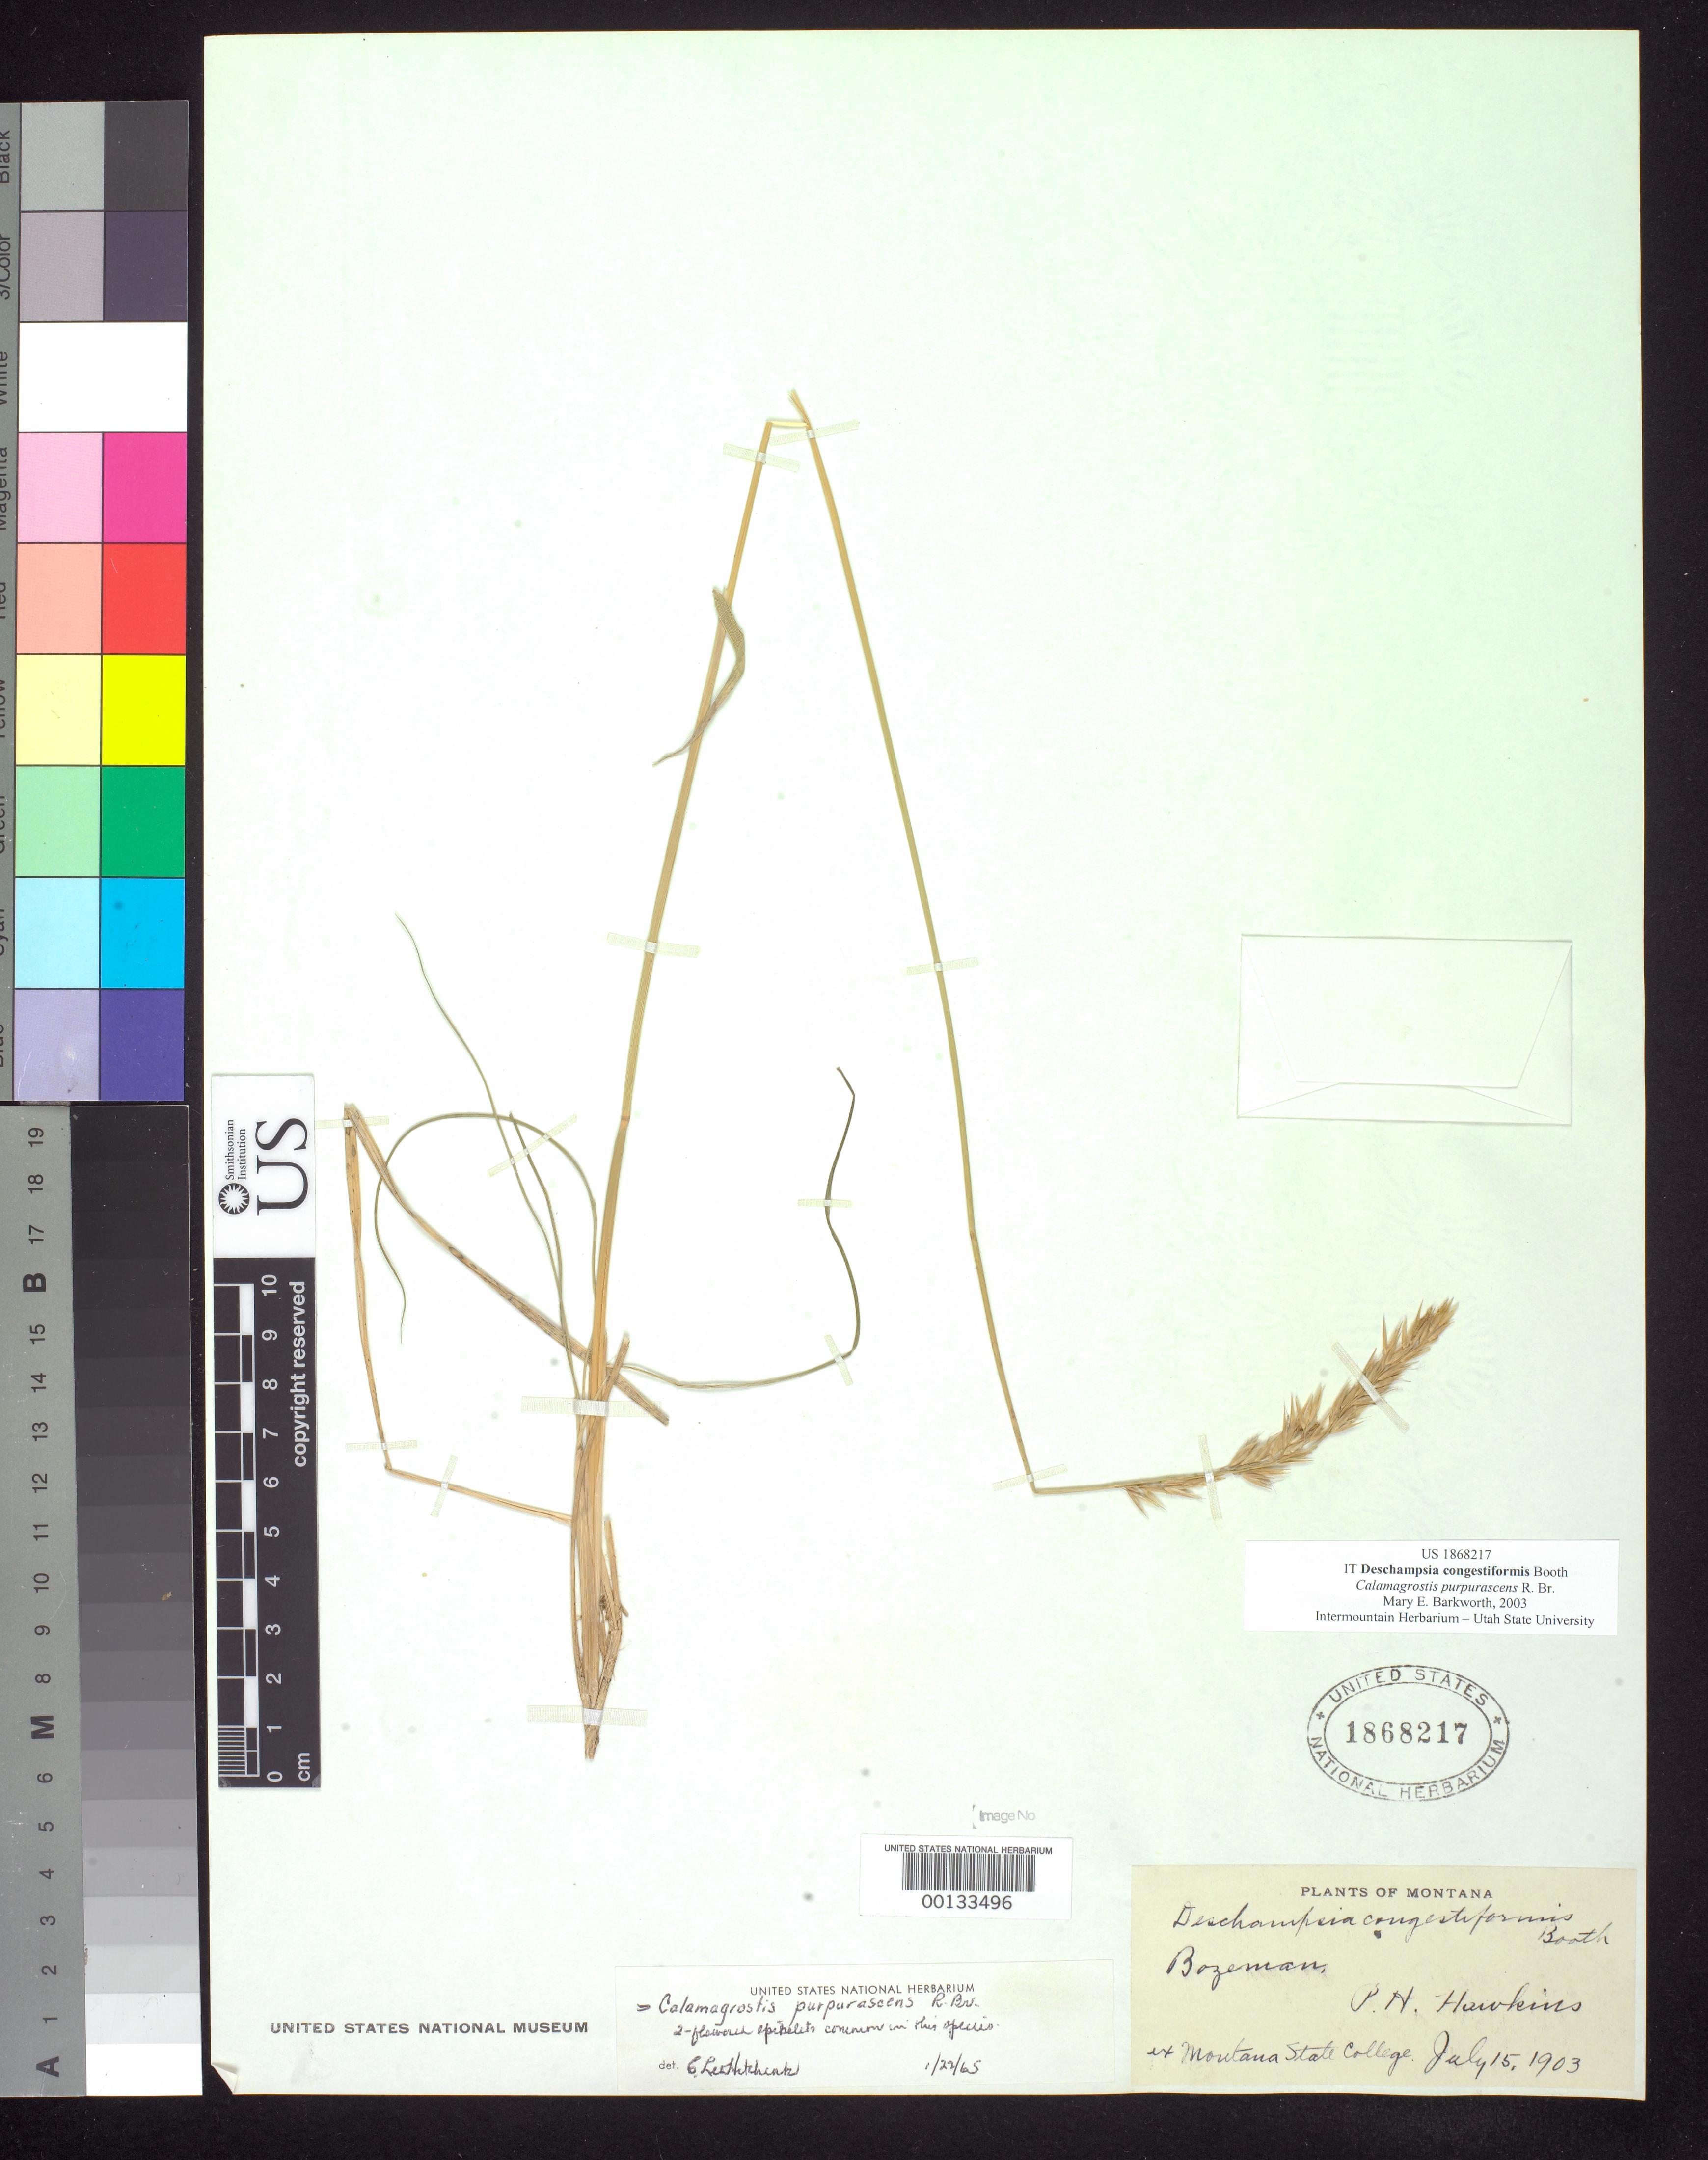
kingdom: Plantae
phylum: Tracheophyta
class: Liliopsida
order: Poales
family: Poaceae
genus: Deschampsia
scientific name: Deschampsia congestiformis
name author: Booth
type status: Isotype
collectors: P. Hawkins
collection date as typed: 15 Jul 1903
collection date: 1903-07-15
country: United States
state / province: Montana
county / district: Gallatin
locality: Near Bozeman.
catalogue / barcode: US 1868217